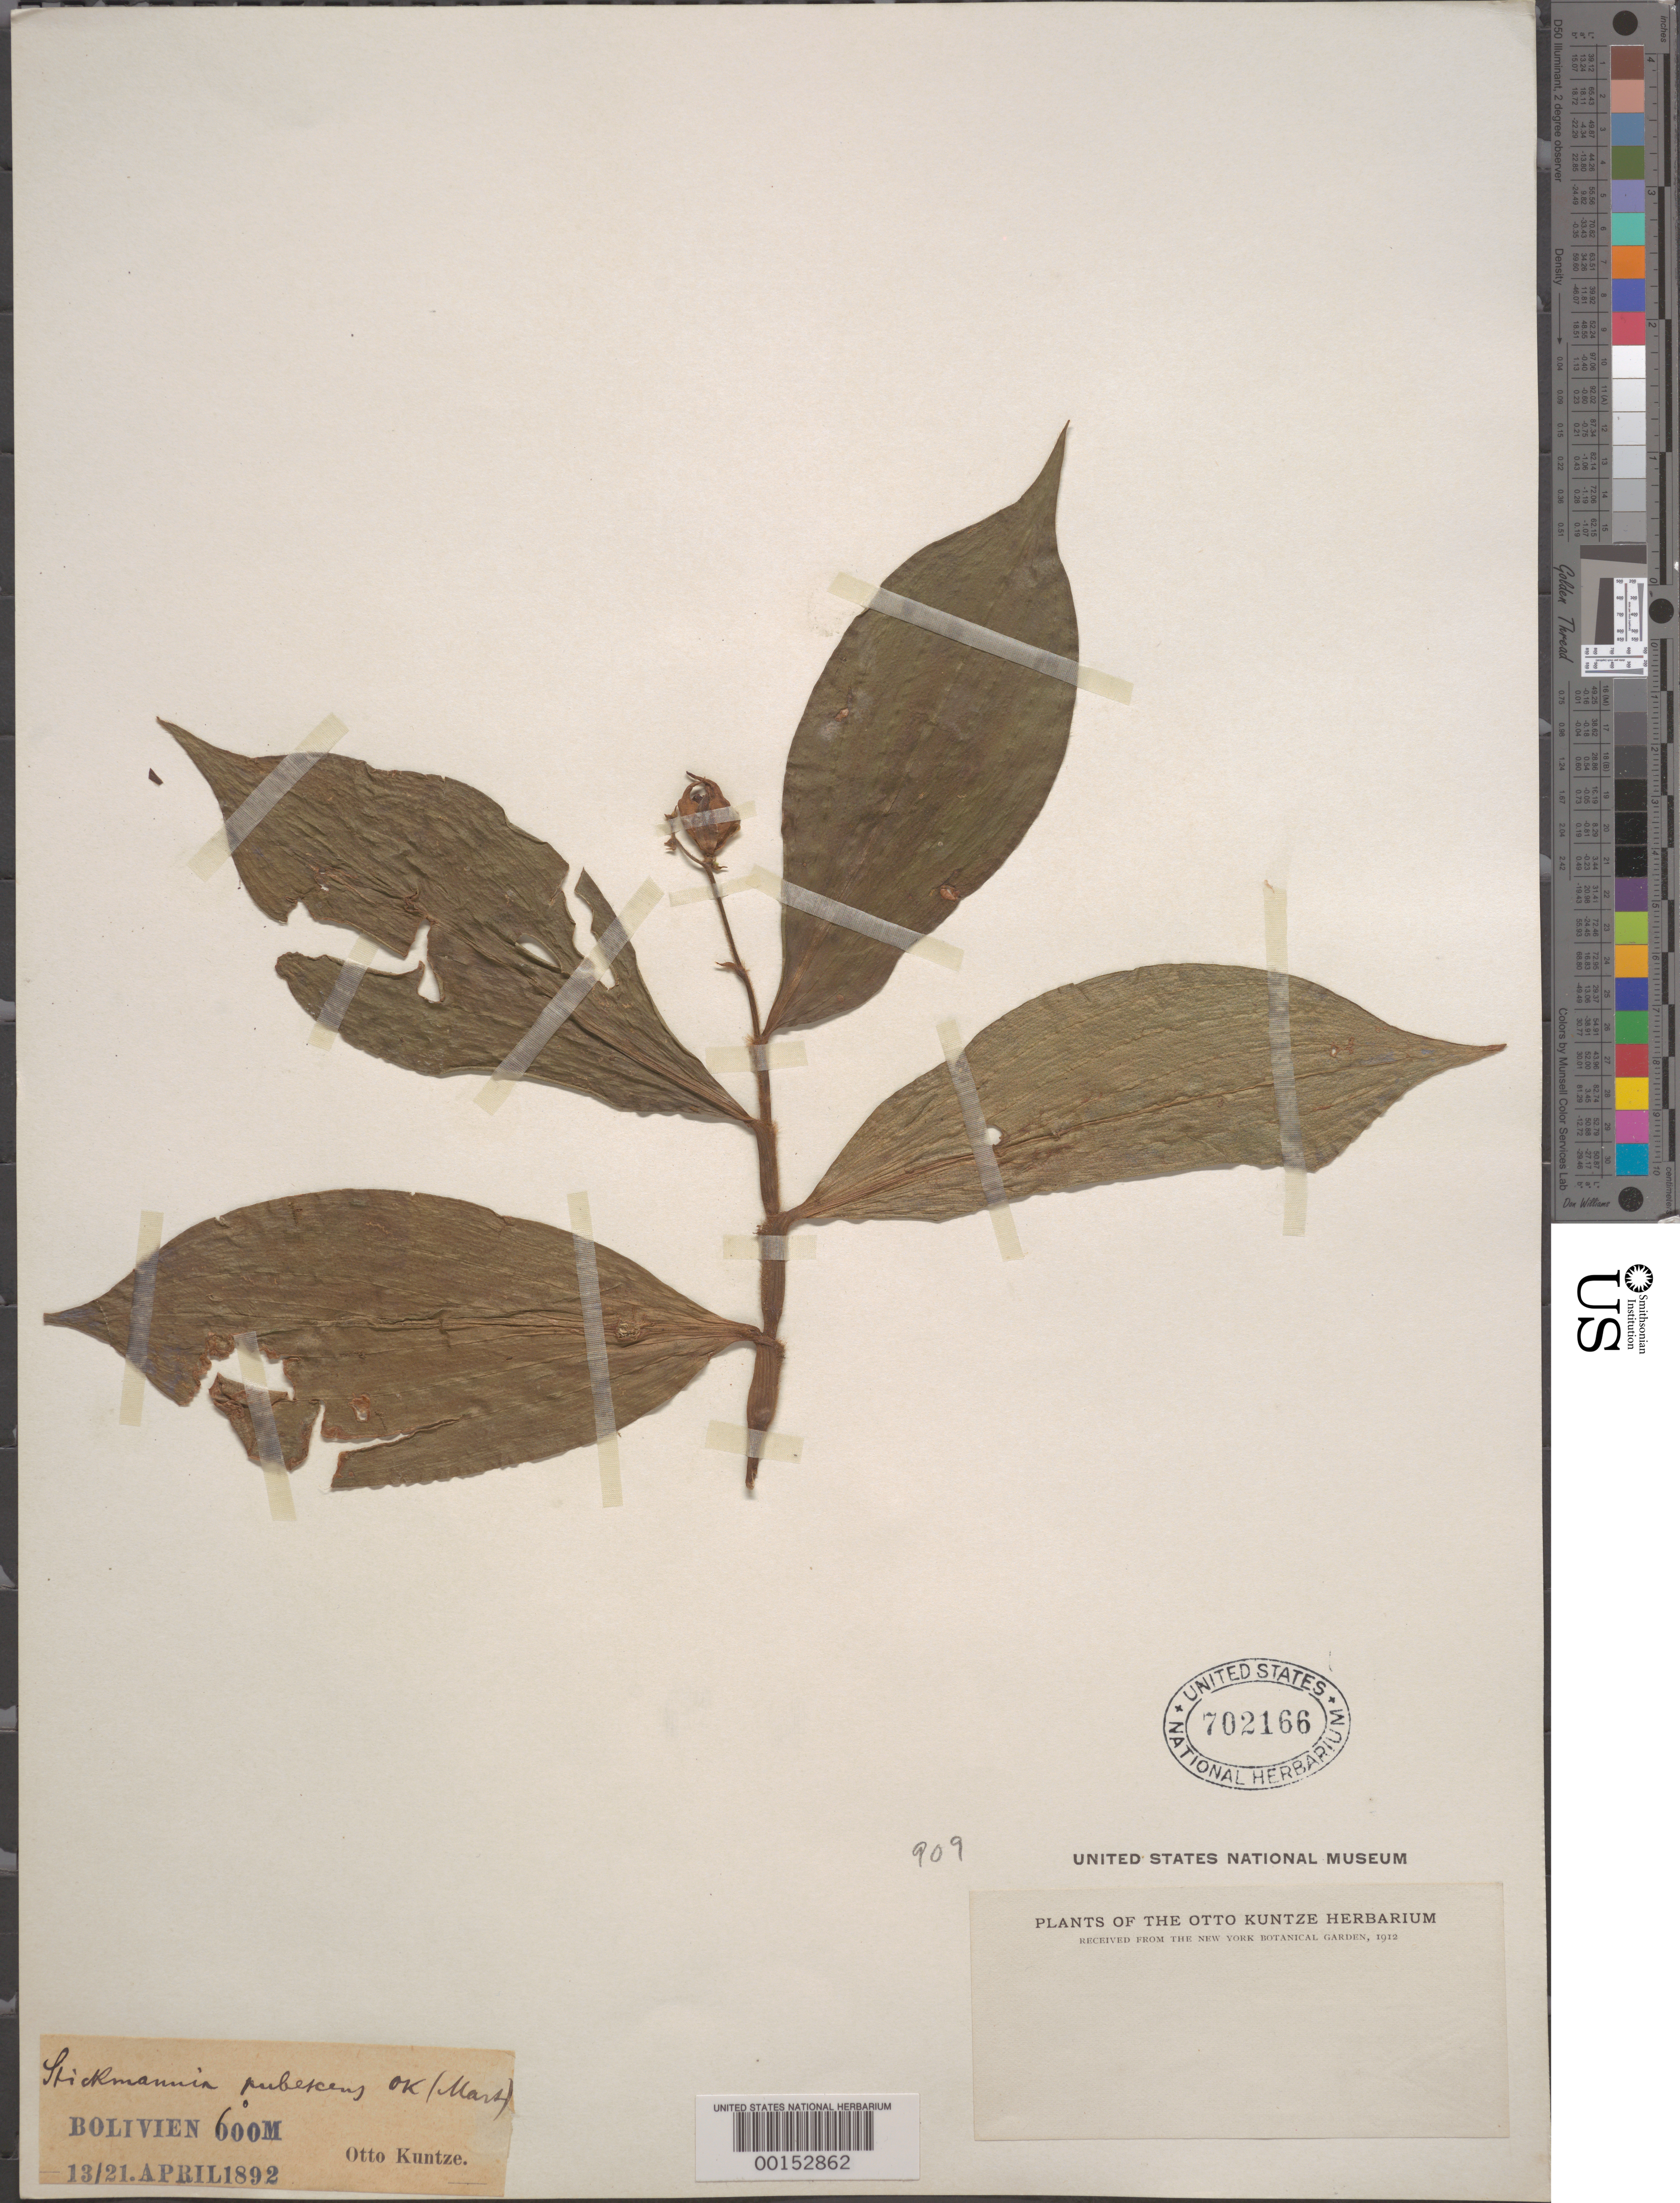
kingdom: Plantae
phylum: Tracheophyta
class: Liliopsida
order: Commelinales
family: Commelinaceae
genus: Dichorisandra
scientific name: Dichorisandra sp.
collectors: C.E.O. Kuntze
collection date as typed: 13 Apr 1892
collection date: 1892-04-13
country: Bolivia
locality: Mapiri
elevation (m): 1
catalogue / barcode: US 702166